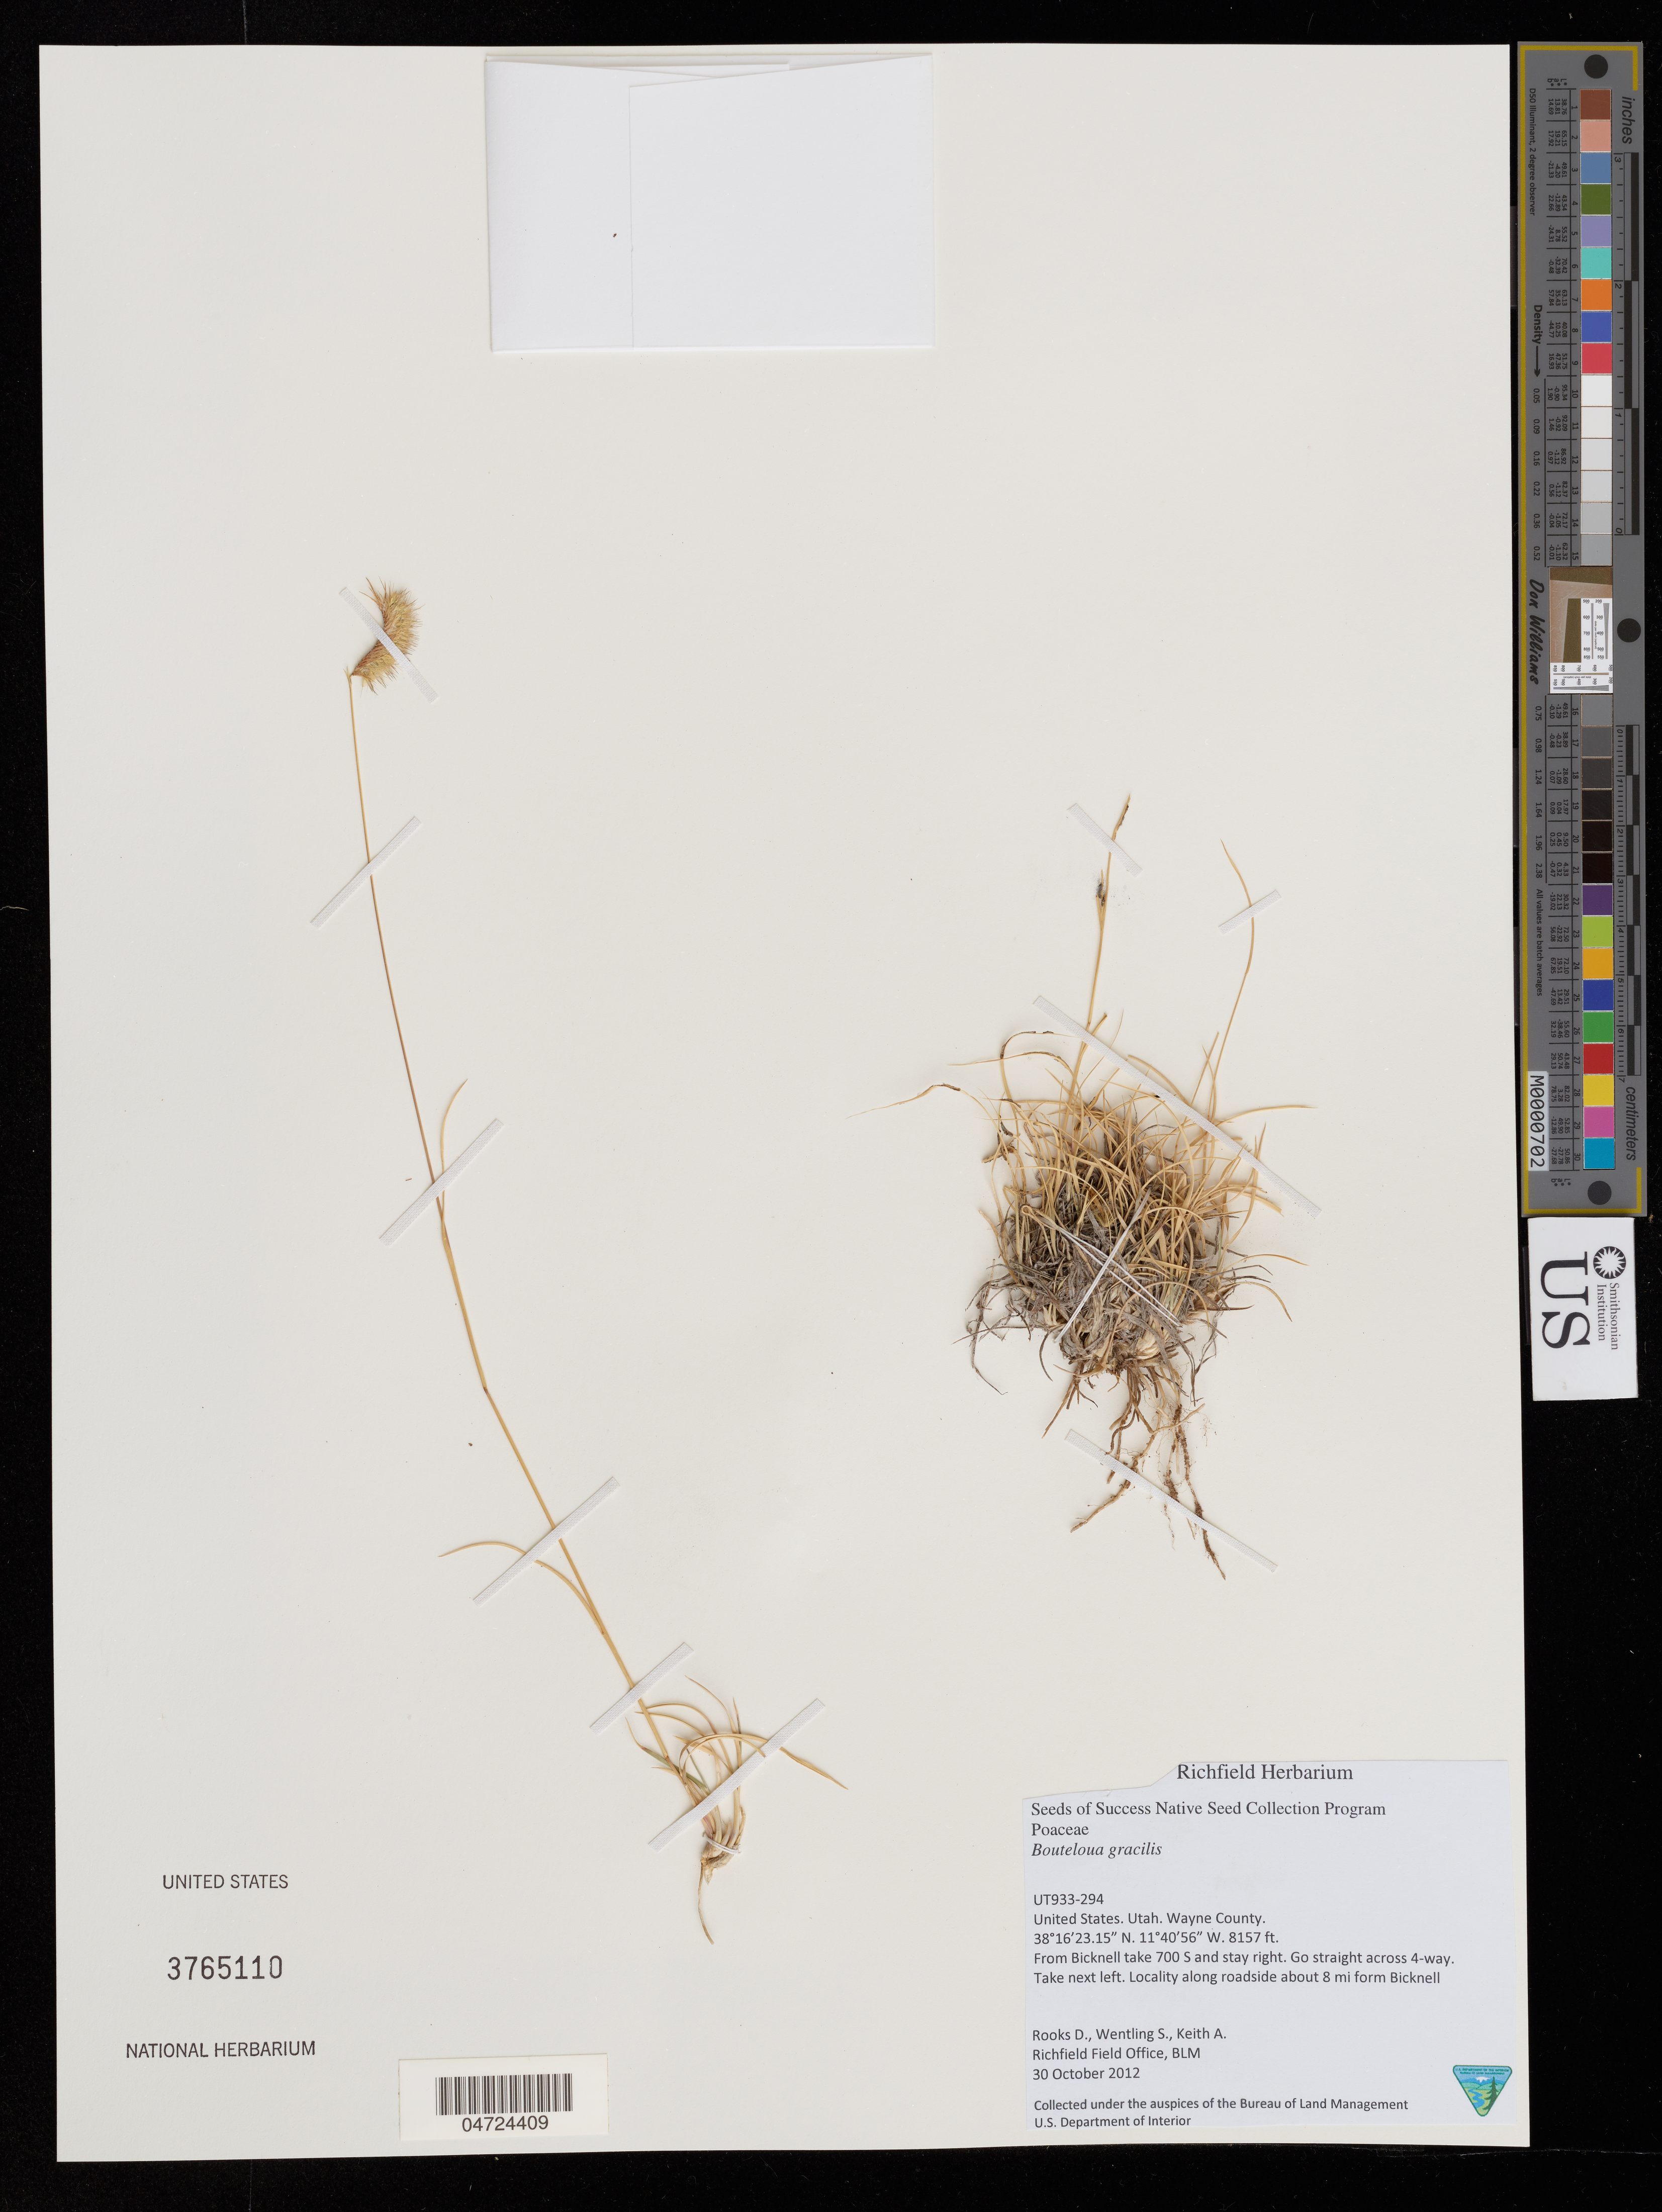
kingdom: Plantae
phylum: Tracheophyta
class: Liliopsida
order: Poales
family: Poaceae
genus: Bouteloua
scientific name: Bouteloua gracilis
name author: (Kunth) Lag. ex Griffiths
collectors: D. Rooks, S. Wentling & A. Keith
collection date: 2012-10-30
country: United States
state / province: Utah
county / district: Wayne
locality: Wayne County. From Bicknell take 700 S and stay right. Go straight across 4-way. Take next left. Locality along roadside about 8 mi form Bicknell.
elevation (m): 2486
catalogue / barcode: US 3765110